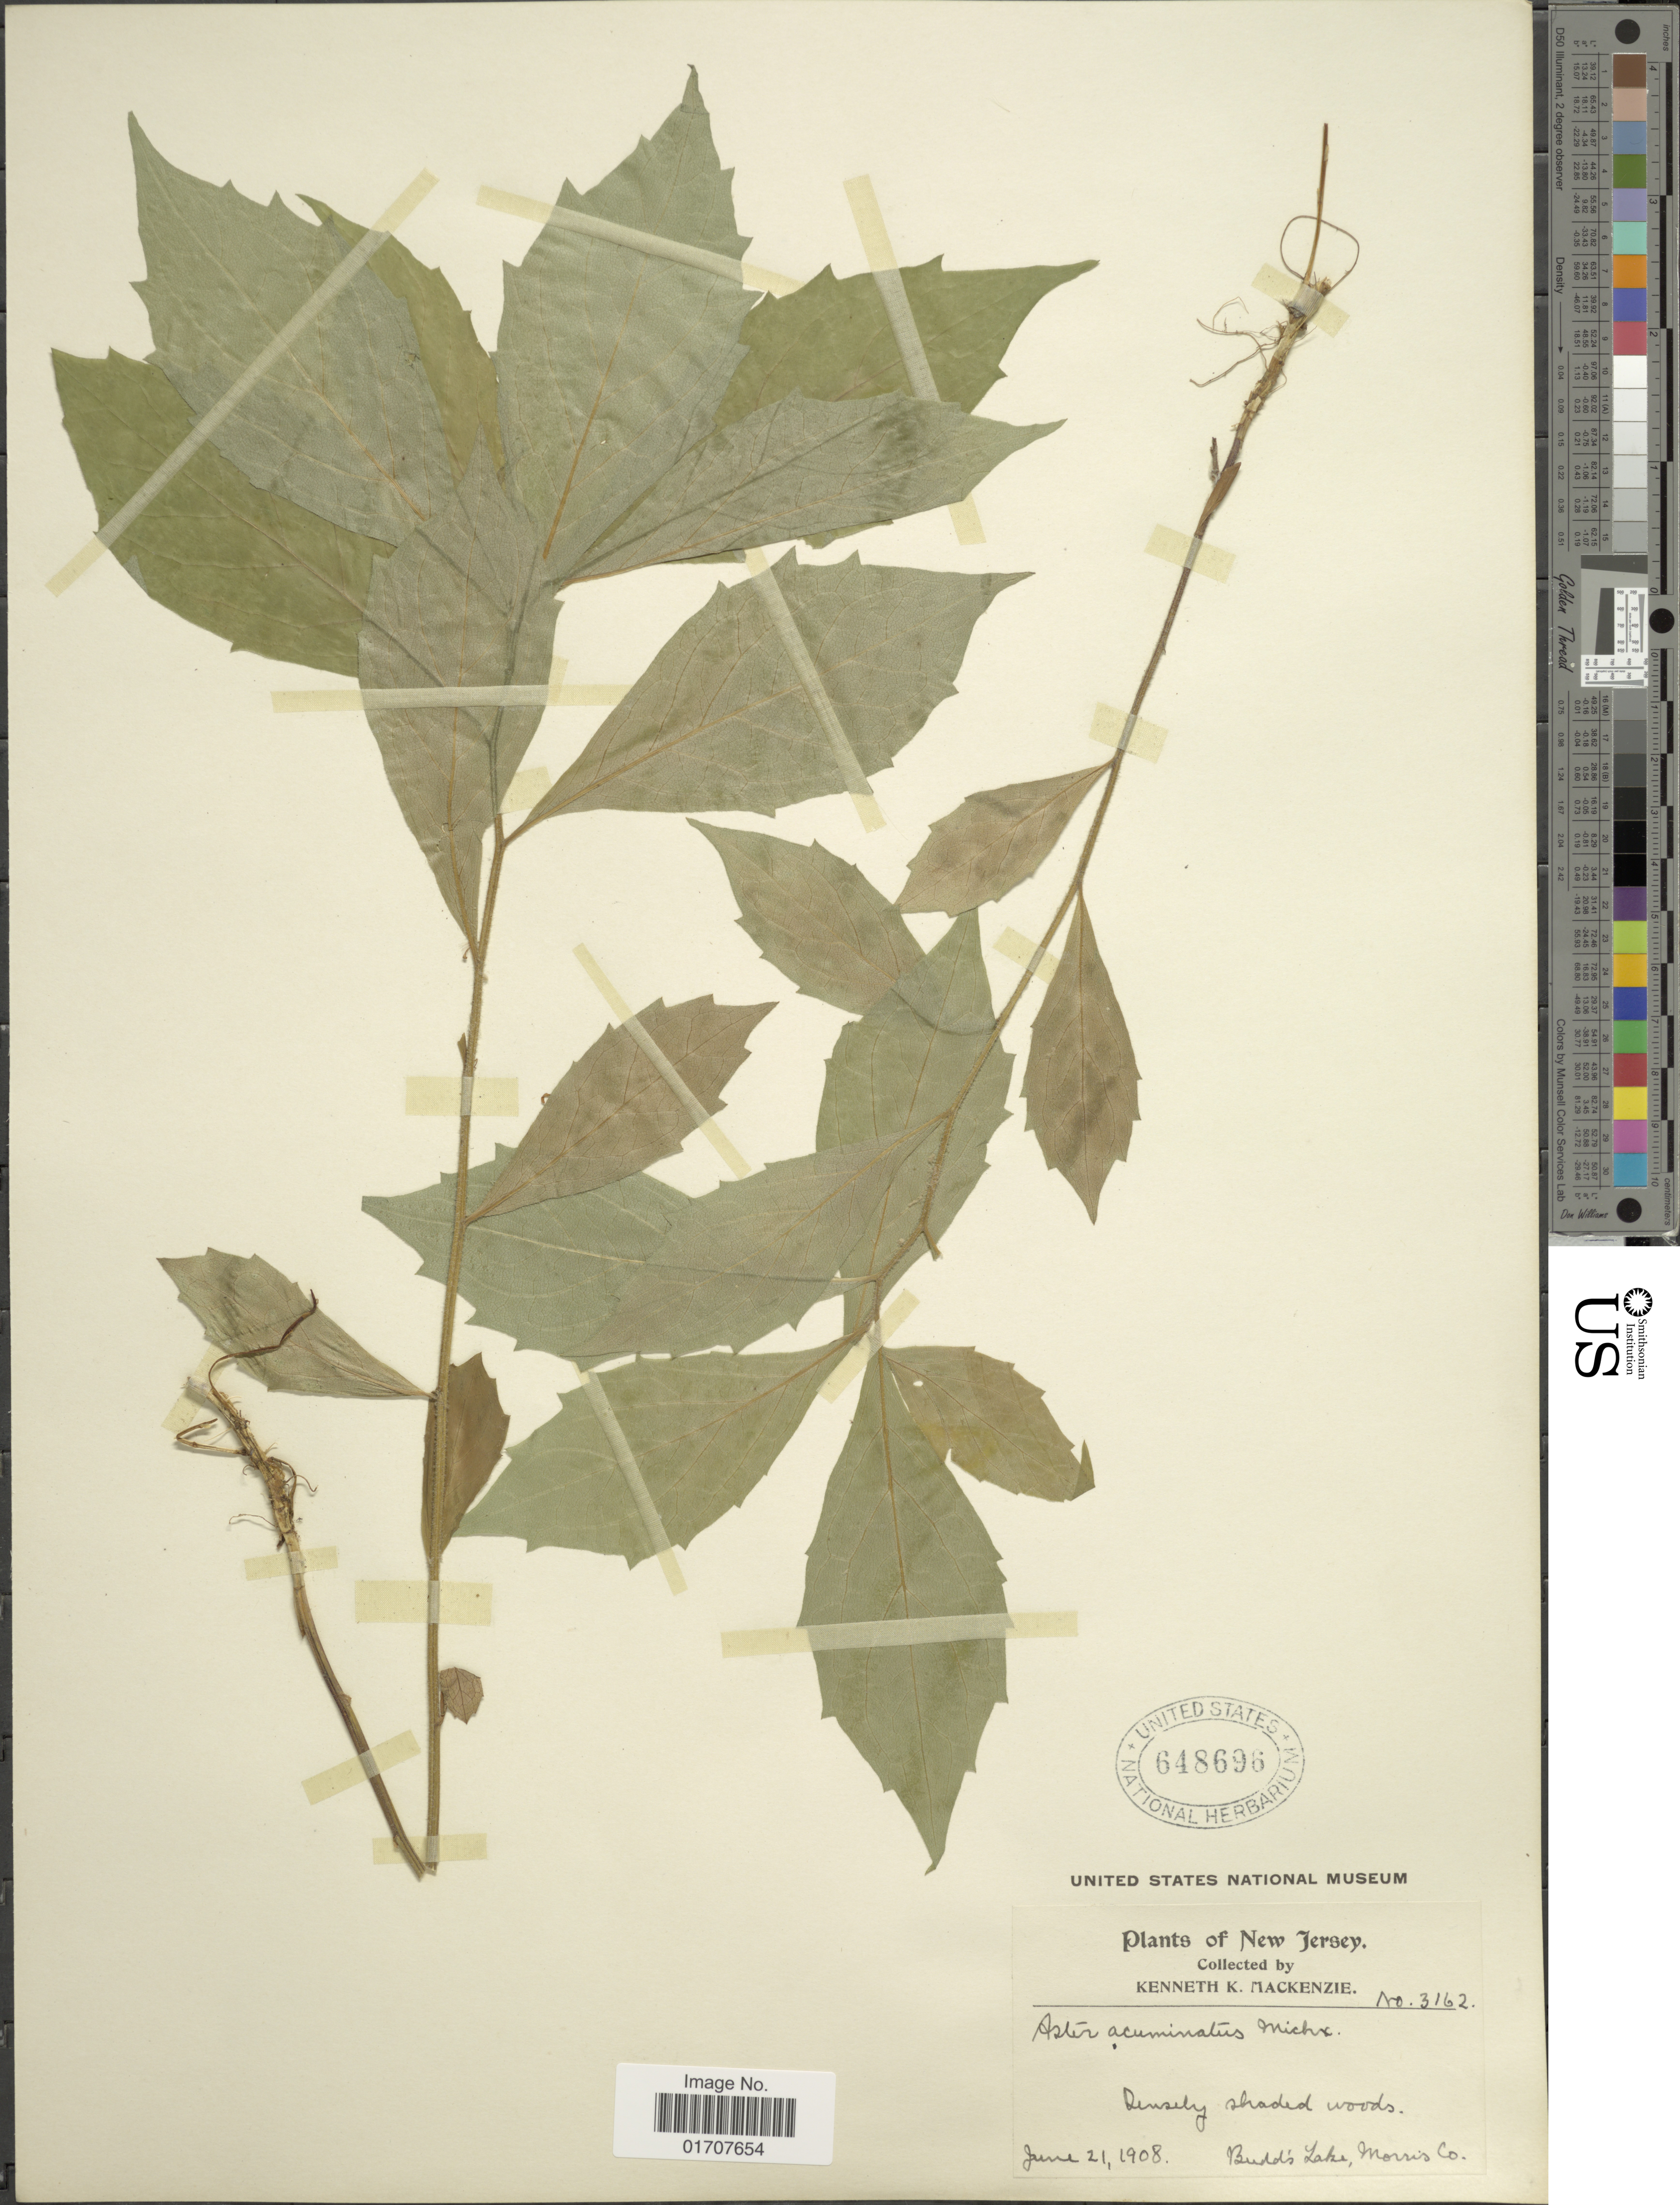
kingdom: Plantae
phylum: Tracheophyta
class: Magnoliopsida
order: Asterales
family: Asteraceae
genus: Oclemena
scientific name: Oclemena acuminata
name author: (Michx.) Greene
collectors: K. K. Mackenzie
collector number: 3162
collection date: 1908-06-21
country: United States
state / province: New Jersey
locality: Budd's Lake, Morris Co.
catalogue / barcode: US 648696